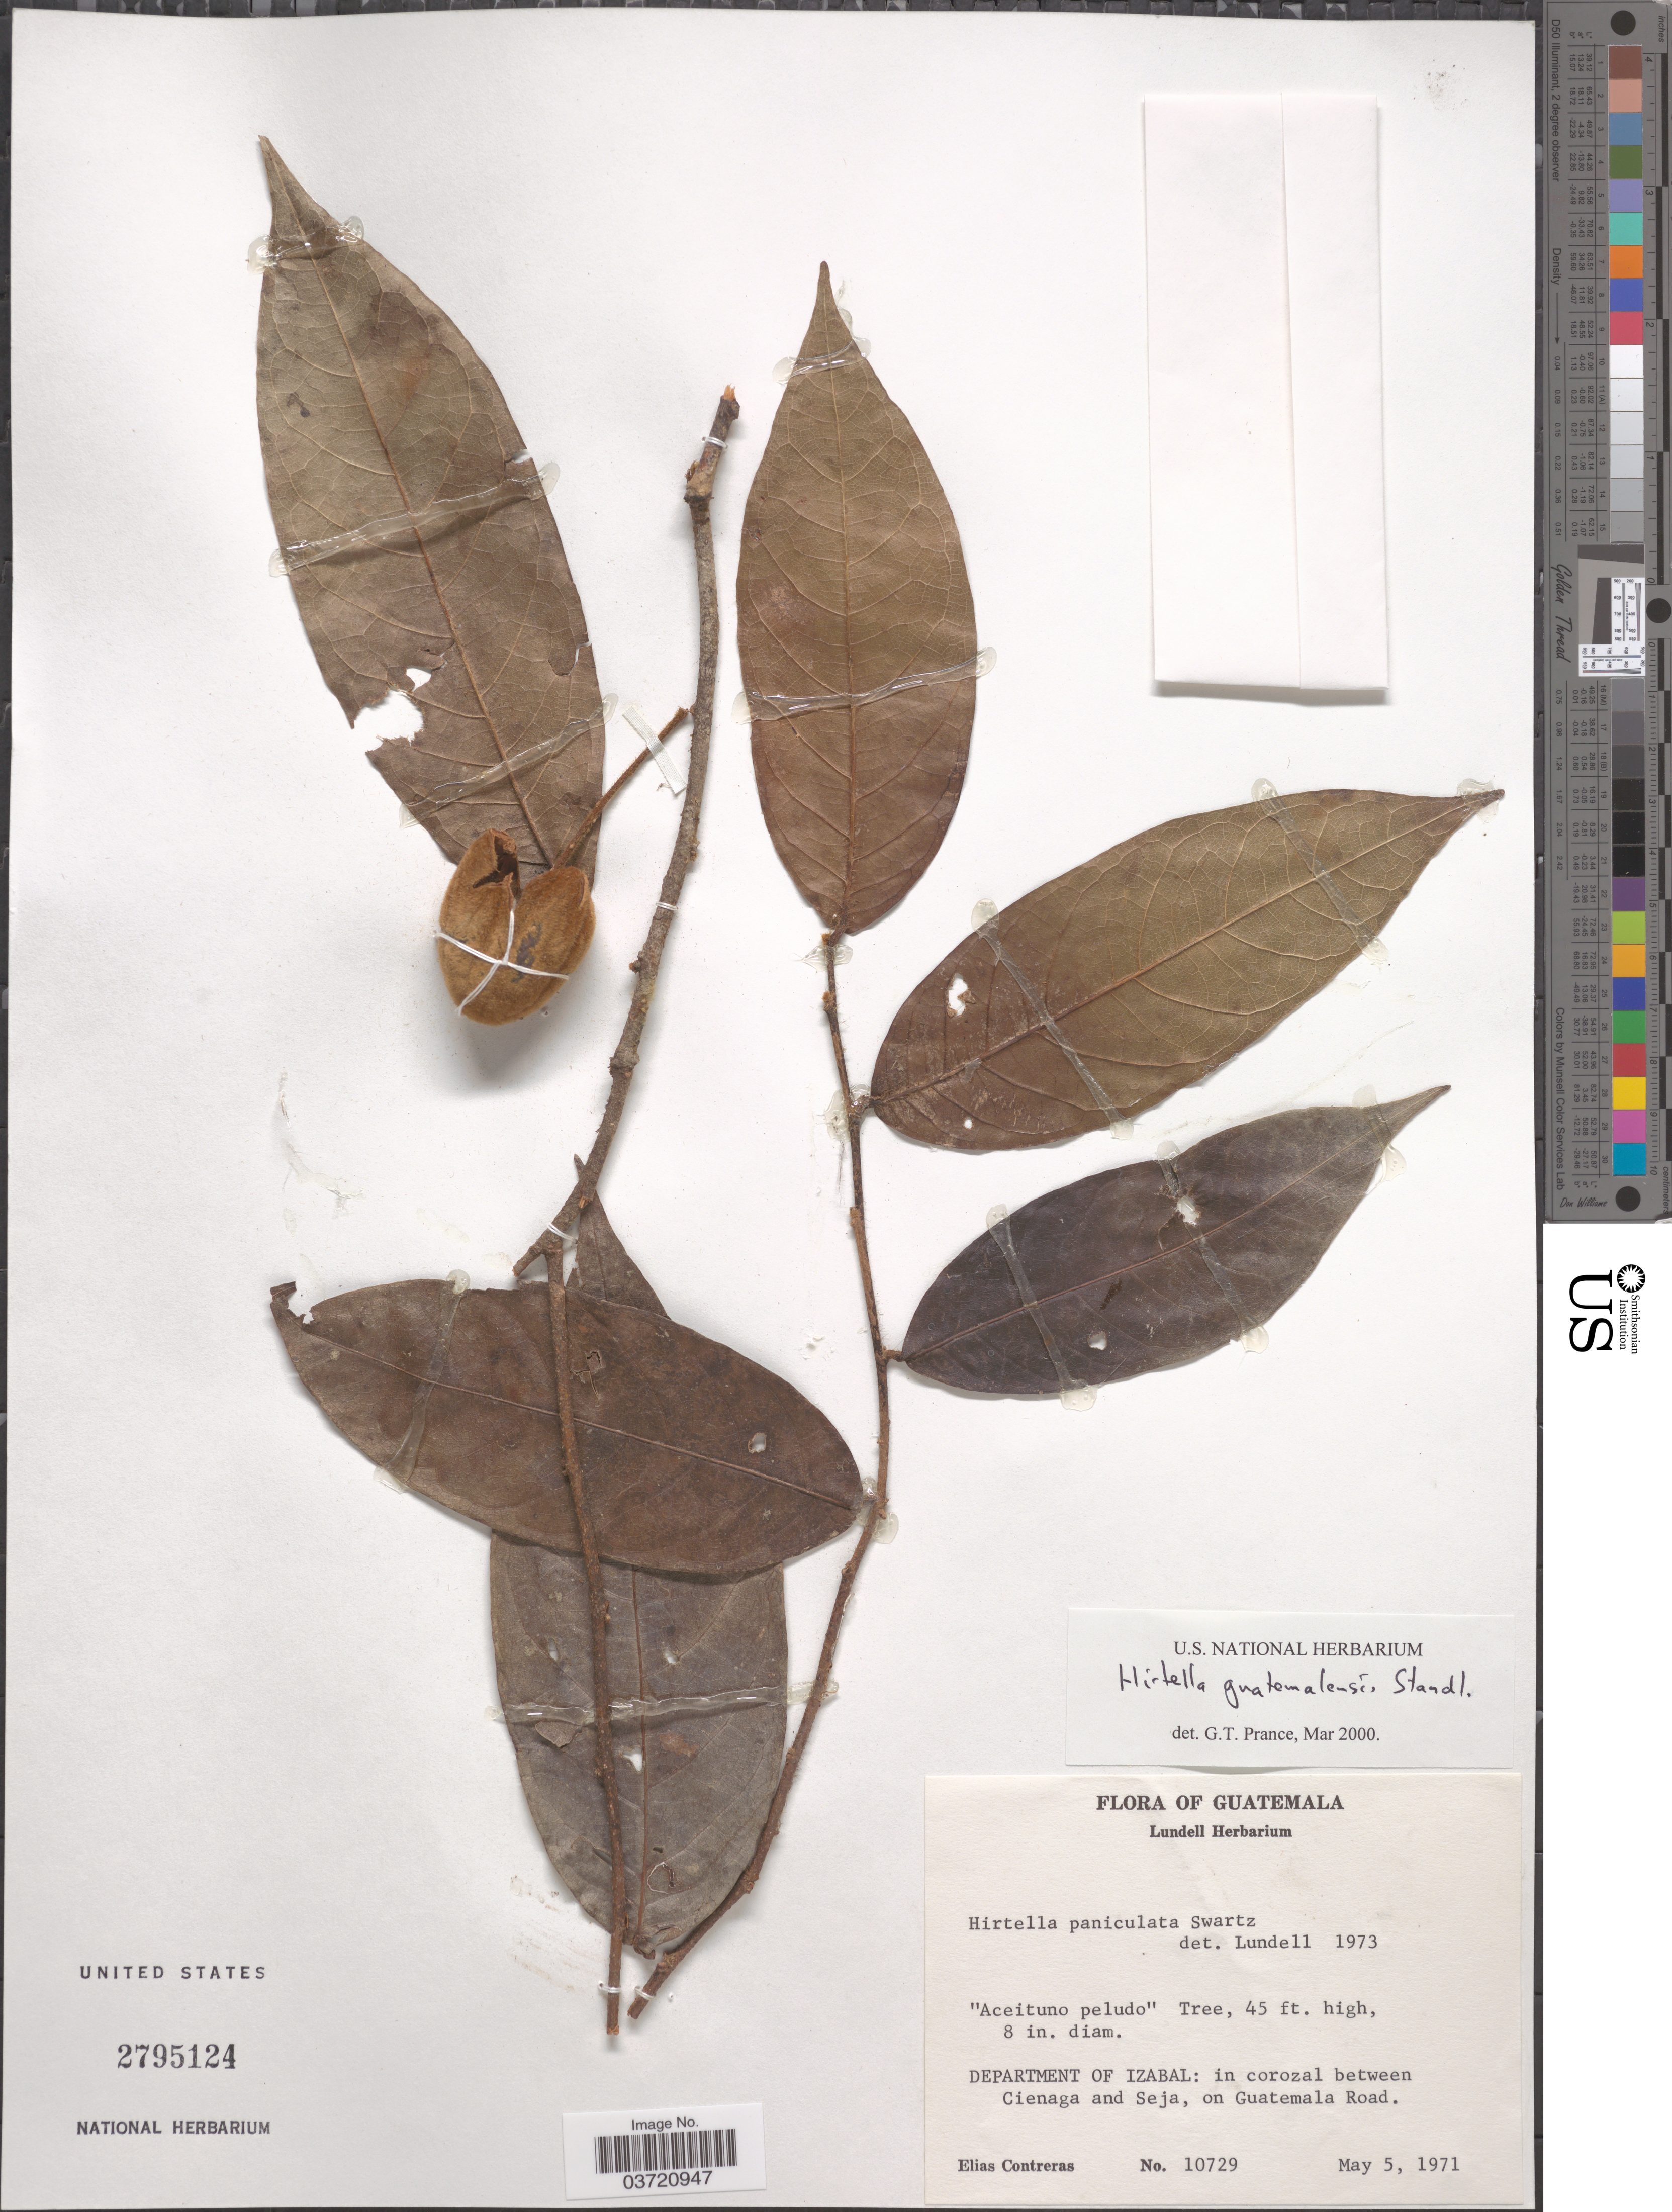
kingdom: Plantae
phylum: Tracheophyta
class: Magnoliopsida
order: Malpighiales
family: Chrysobalanaceae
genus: Hirtella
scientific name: Hirtella guatemalensis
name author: Standl.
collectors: E. Contreras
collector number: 10729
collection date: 1971-05-05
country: Guatemala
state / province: Izabal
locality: Department of Izabal: in corozal between Cienaga and Seja, on Guatemala Road.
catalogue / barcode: US 2795124